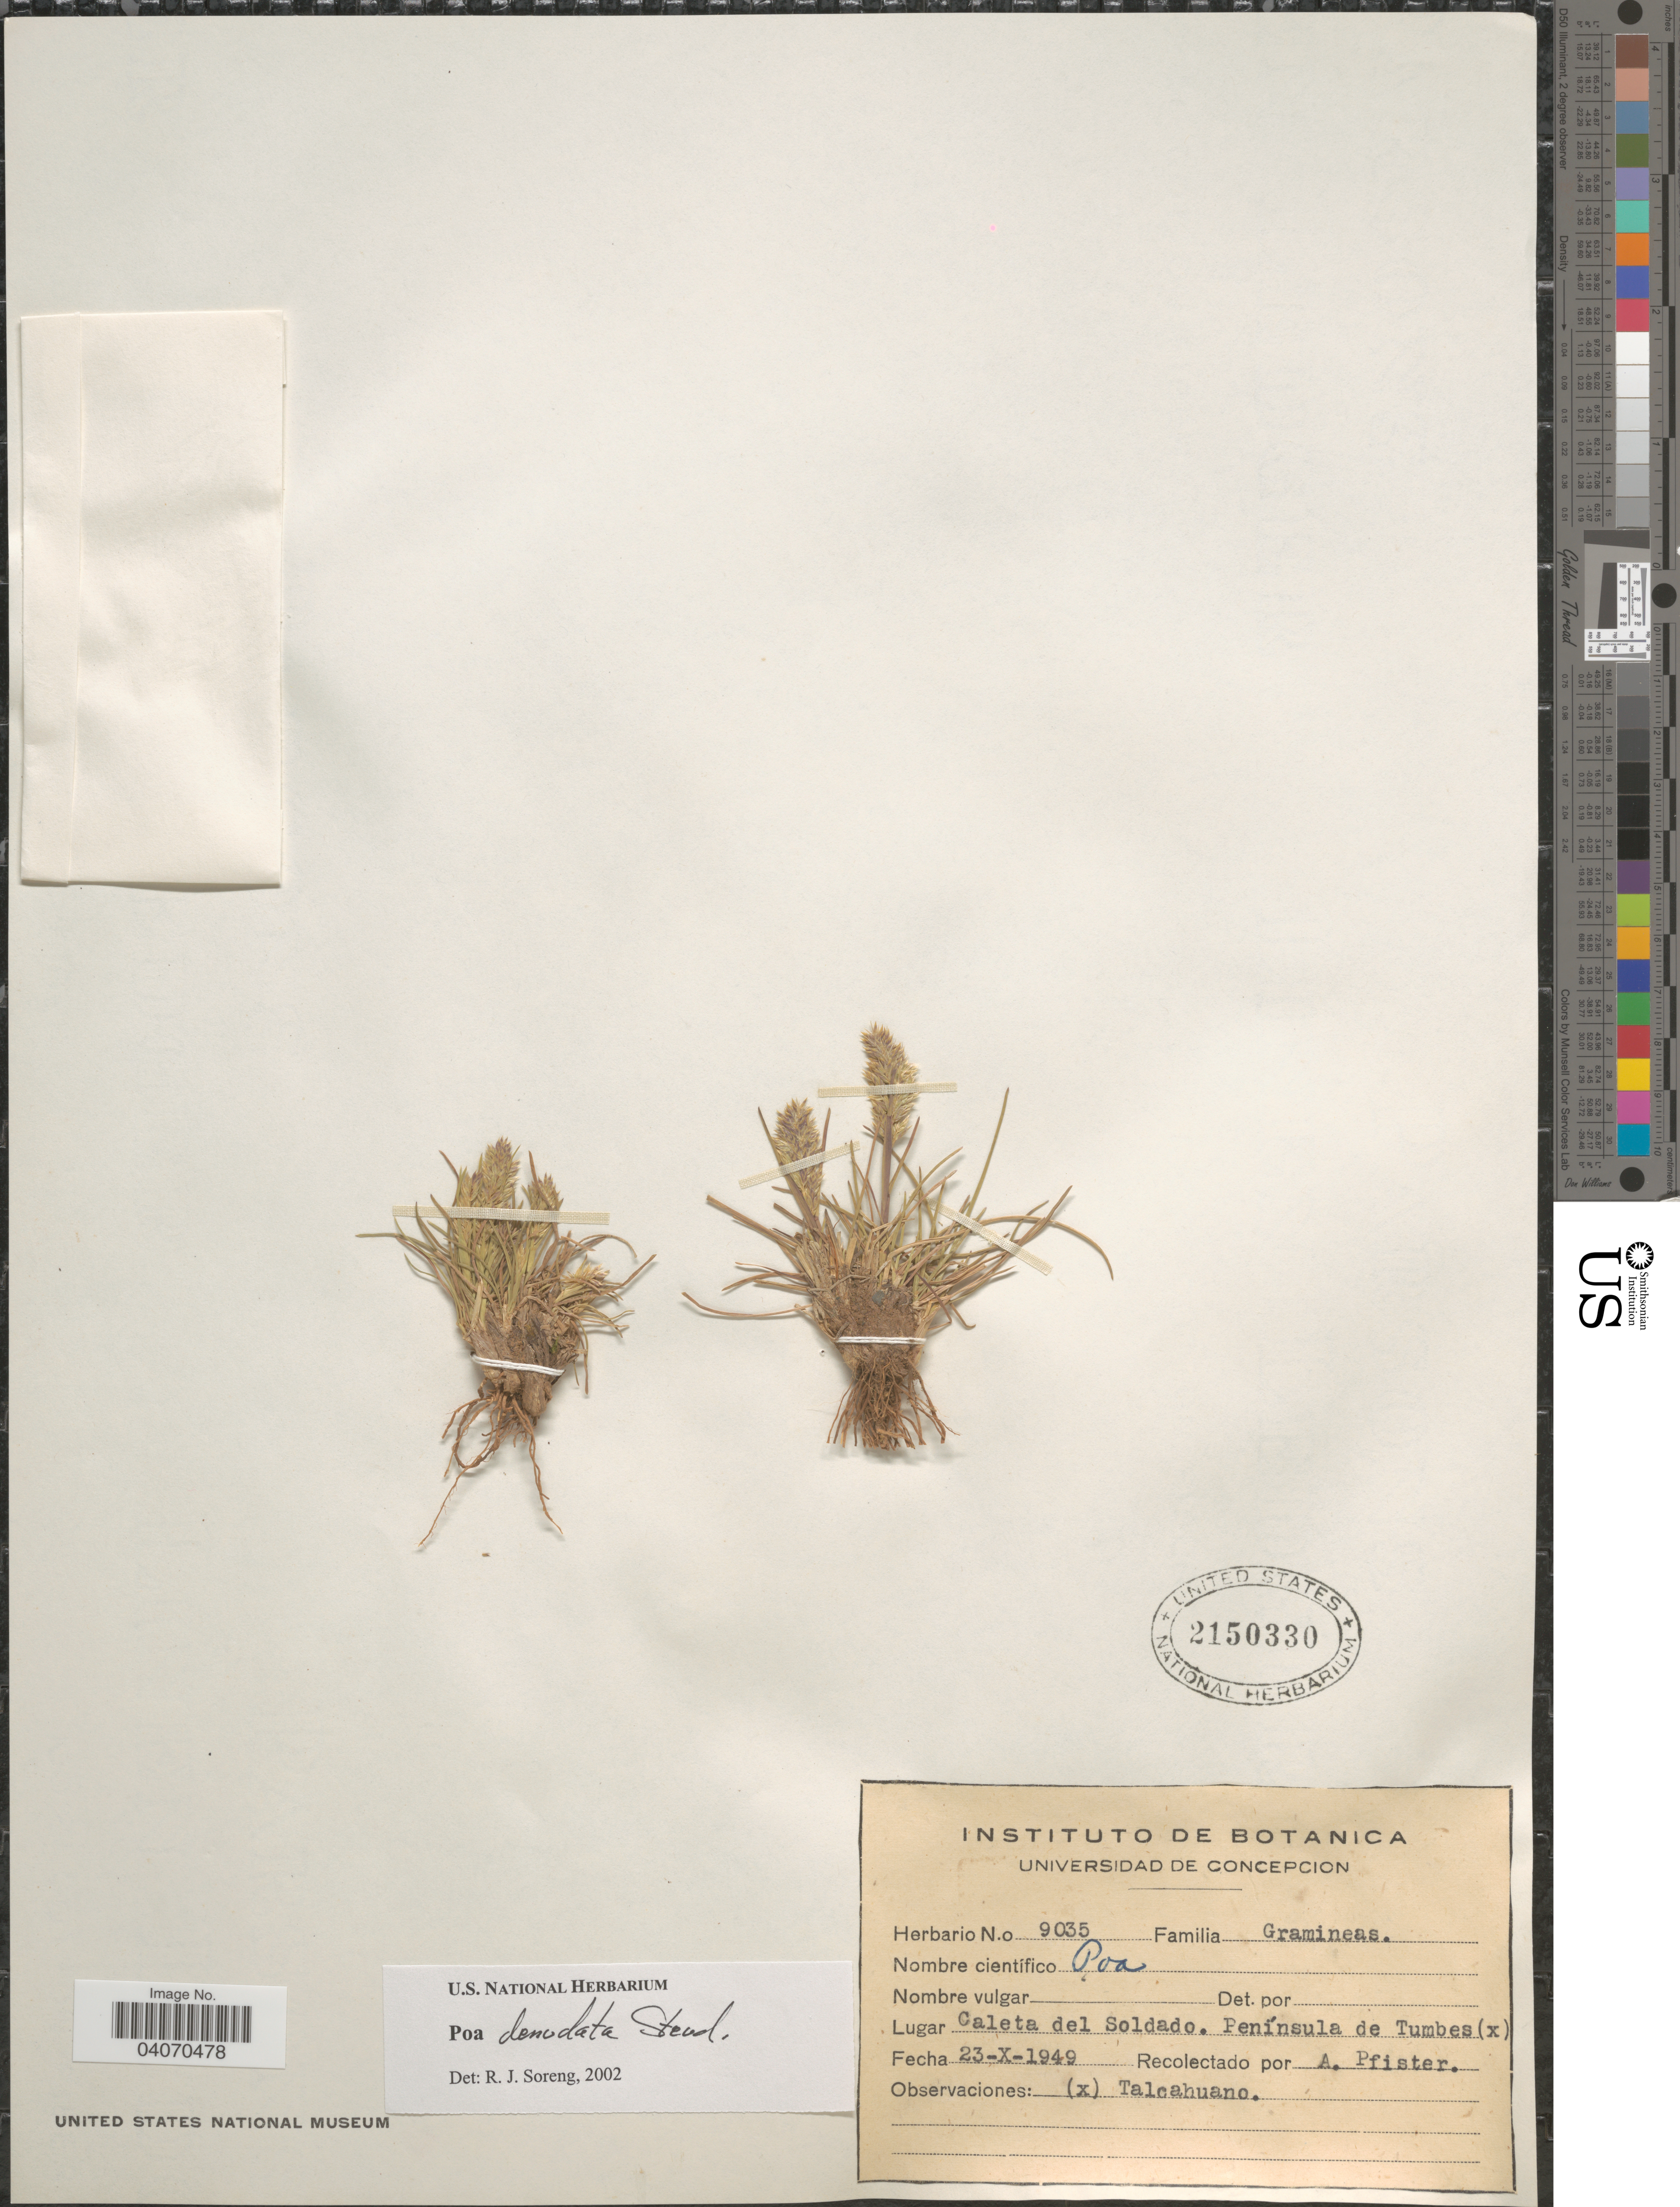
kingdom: Plantae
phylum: Tracheophyta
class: Liliopsida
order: Poales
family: Poaceae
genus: Poa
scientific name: Poa denudata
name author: Steud.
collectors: A. Pfister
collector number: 9035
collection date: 1949-10-23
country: Chile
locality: Caleta del Soldado. Peninsula de Tumbes (x).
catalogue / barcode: US 2150330